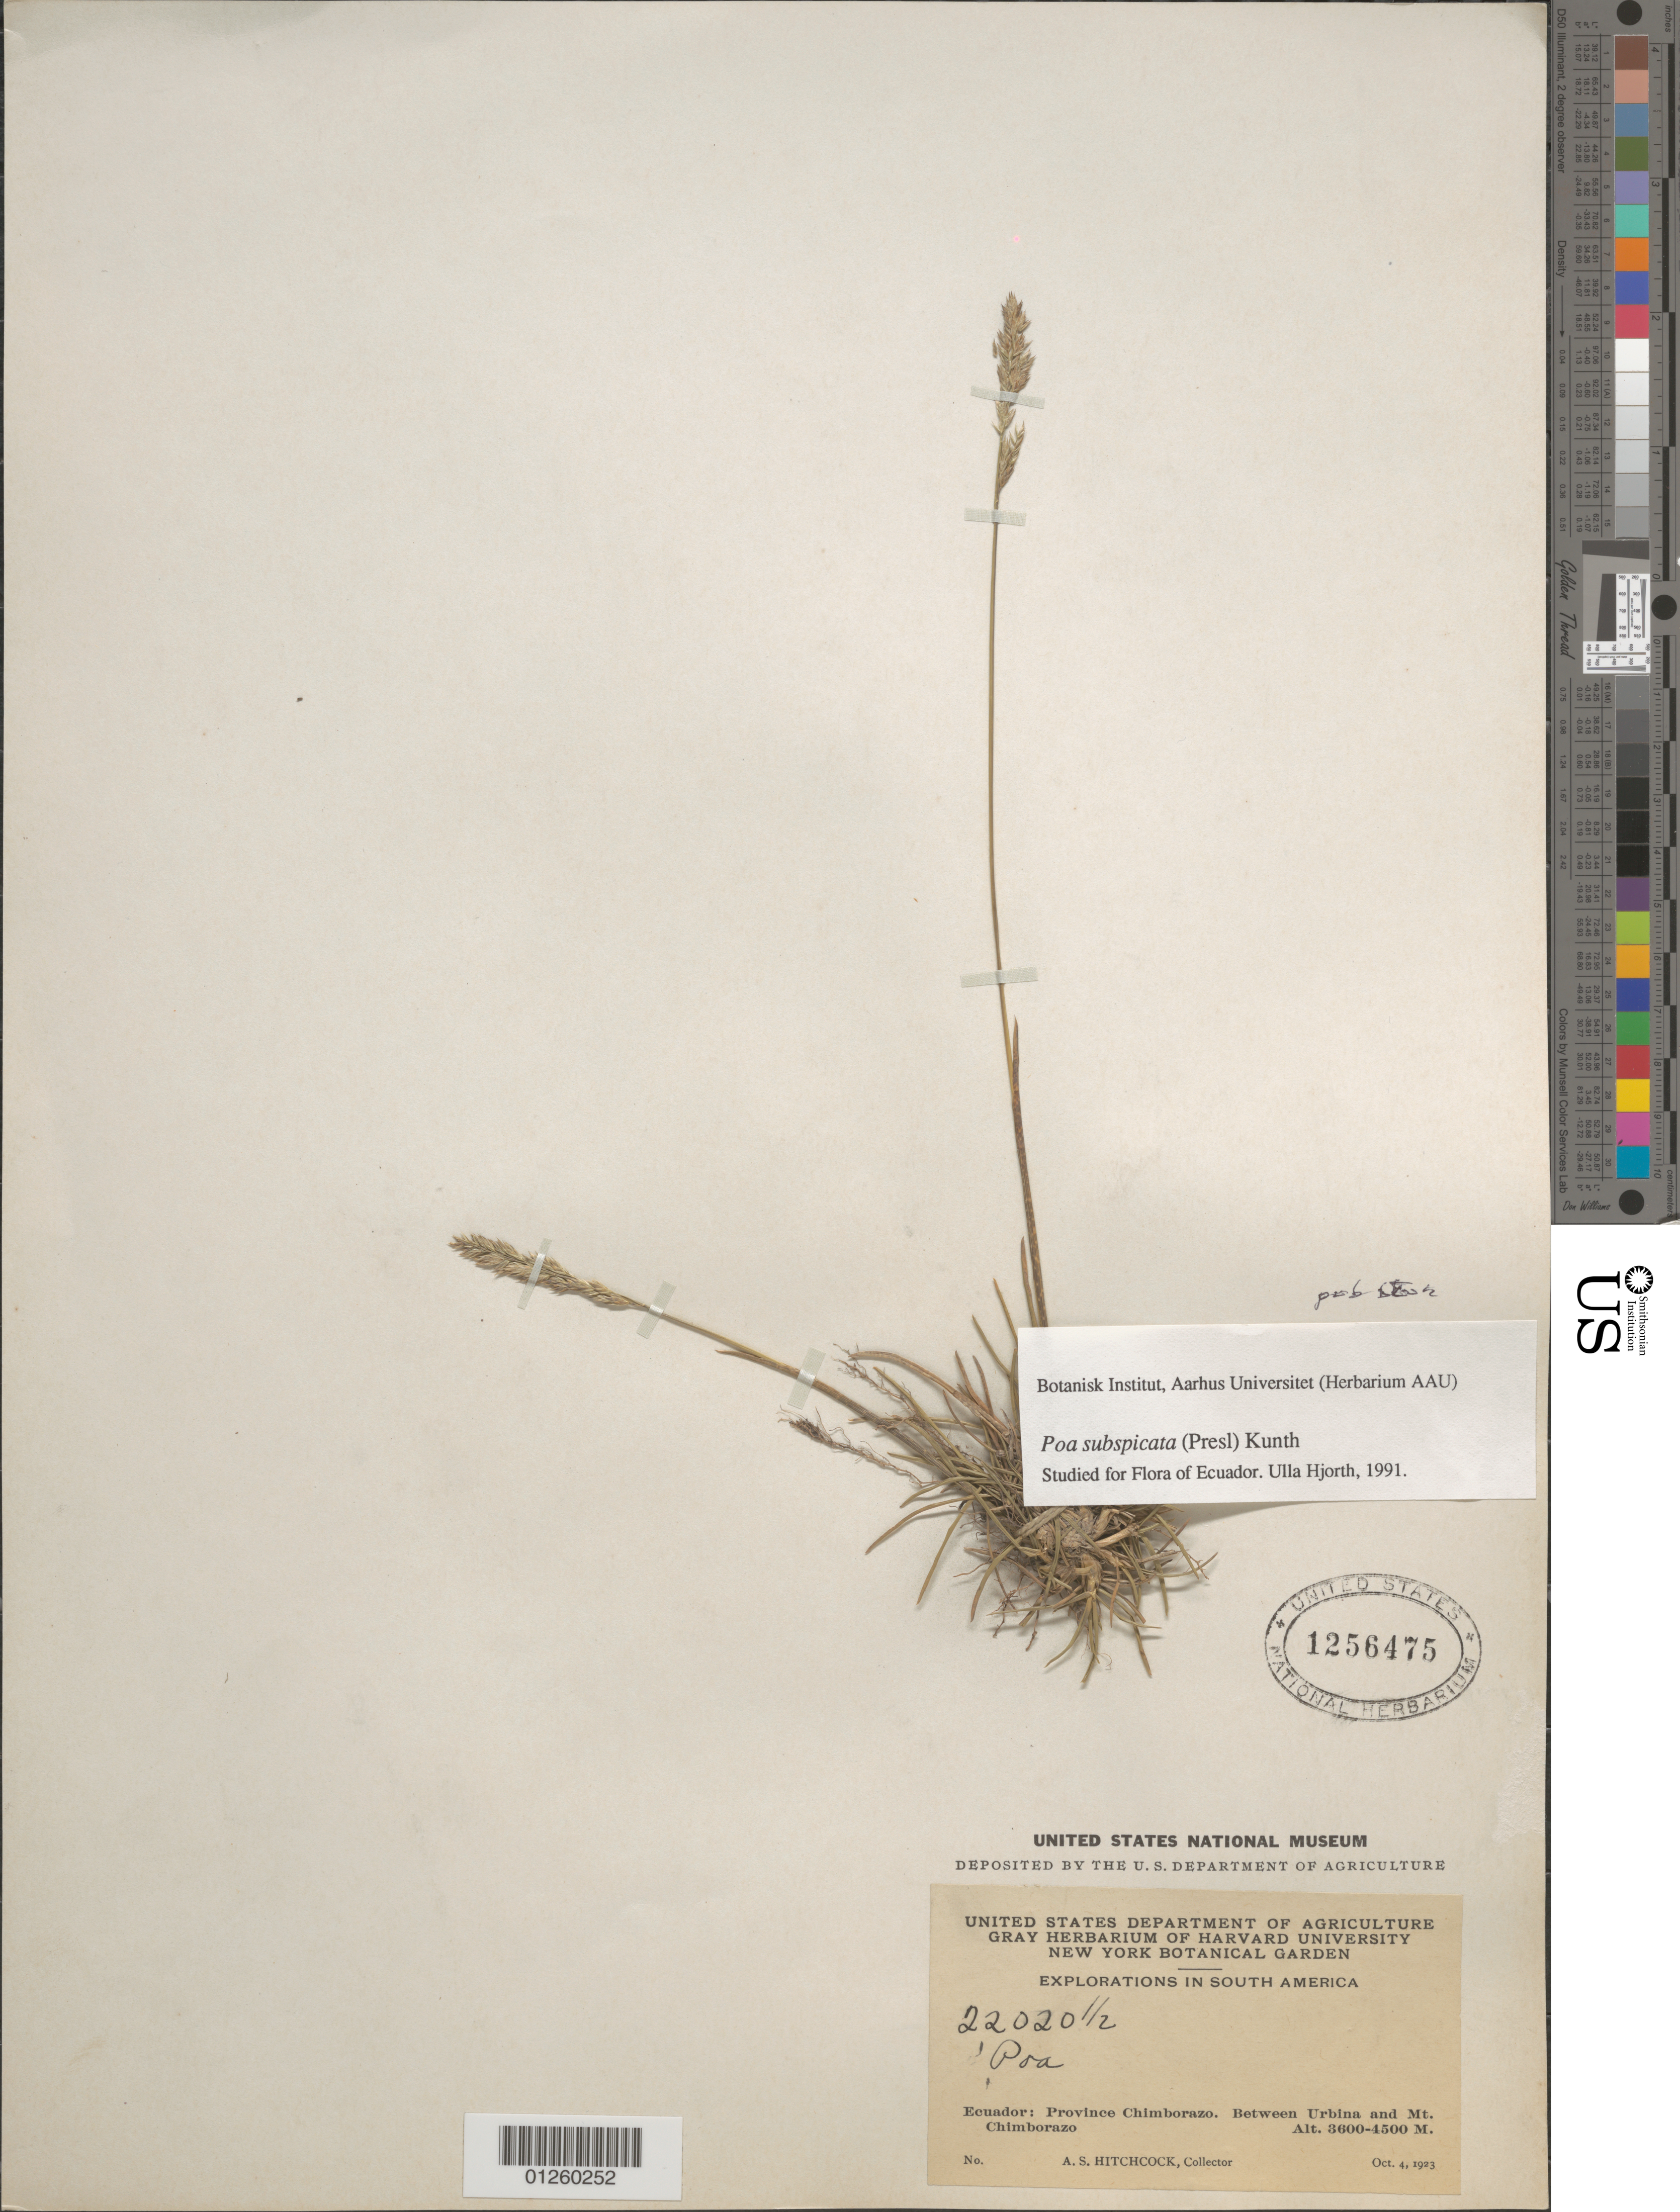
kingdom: Plantae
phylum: Tracheophyta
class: Liliopsida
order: Poales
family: Poaceae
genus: Poa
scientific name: Poa subspicata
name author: (J. Presl) Kunth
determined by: Soreng, Robert J., Research Associate (BOT), Smithsonian Institution - National Museum of Natural History (UNITED STATES)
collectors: A. S. Hitchcock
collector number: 22020 1/2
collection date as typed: Oct. 4, 1923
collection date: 1923-10-04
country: Ecuador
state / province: Chimborazo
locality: Between Urbina and Mt. Chimborazo.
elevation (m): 3600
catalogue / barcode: US 1256475